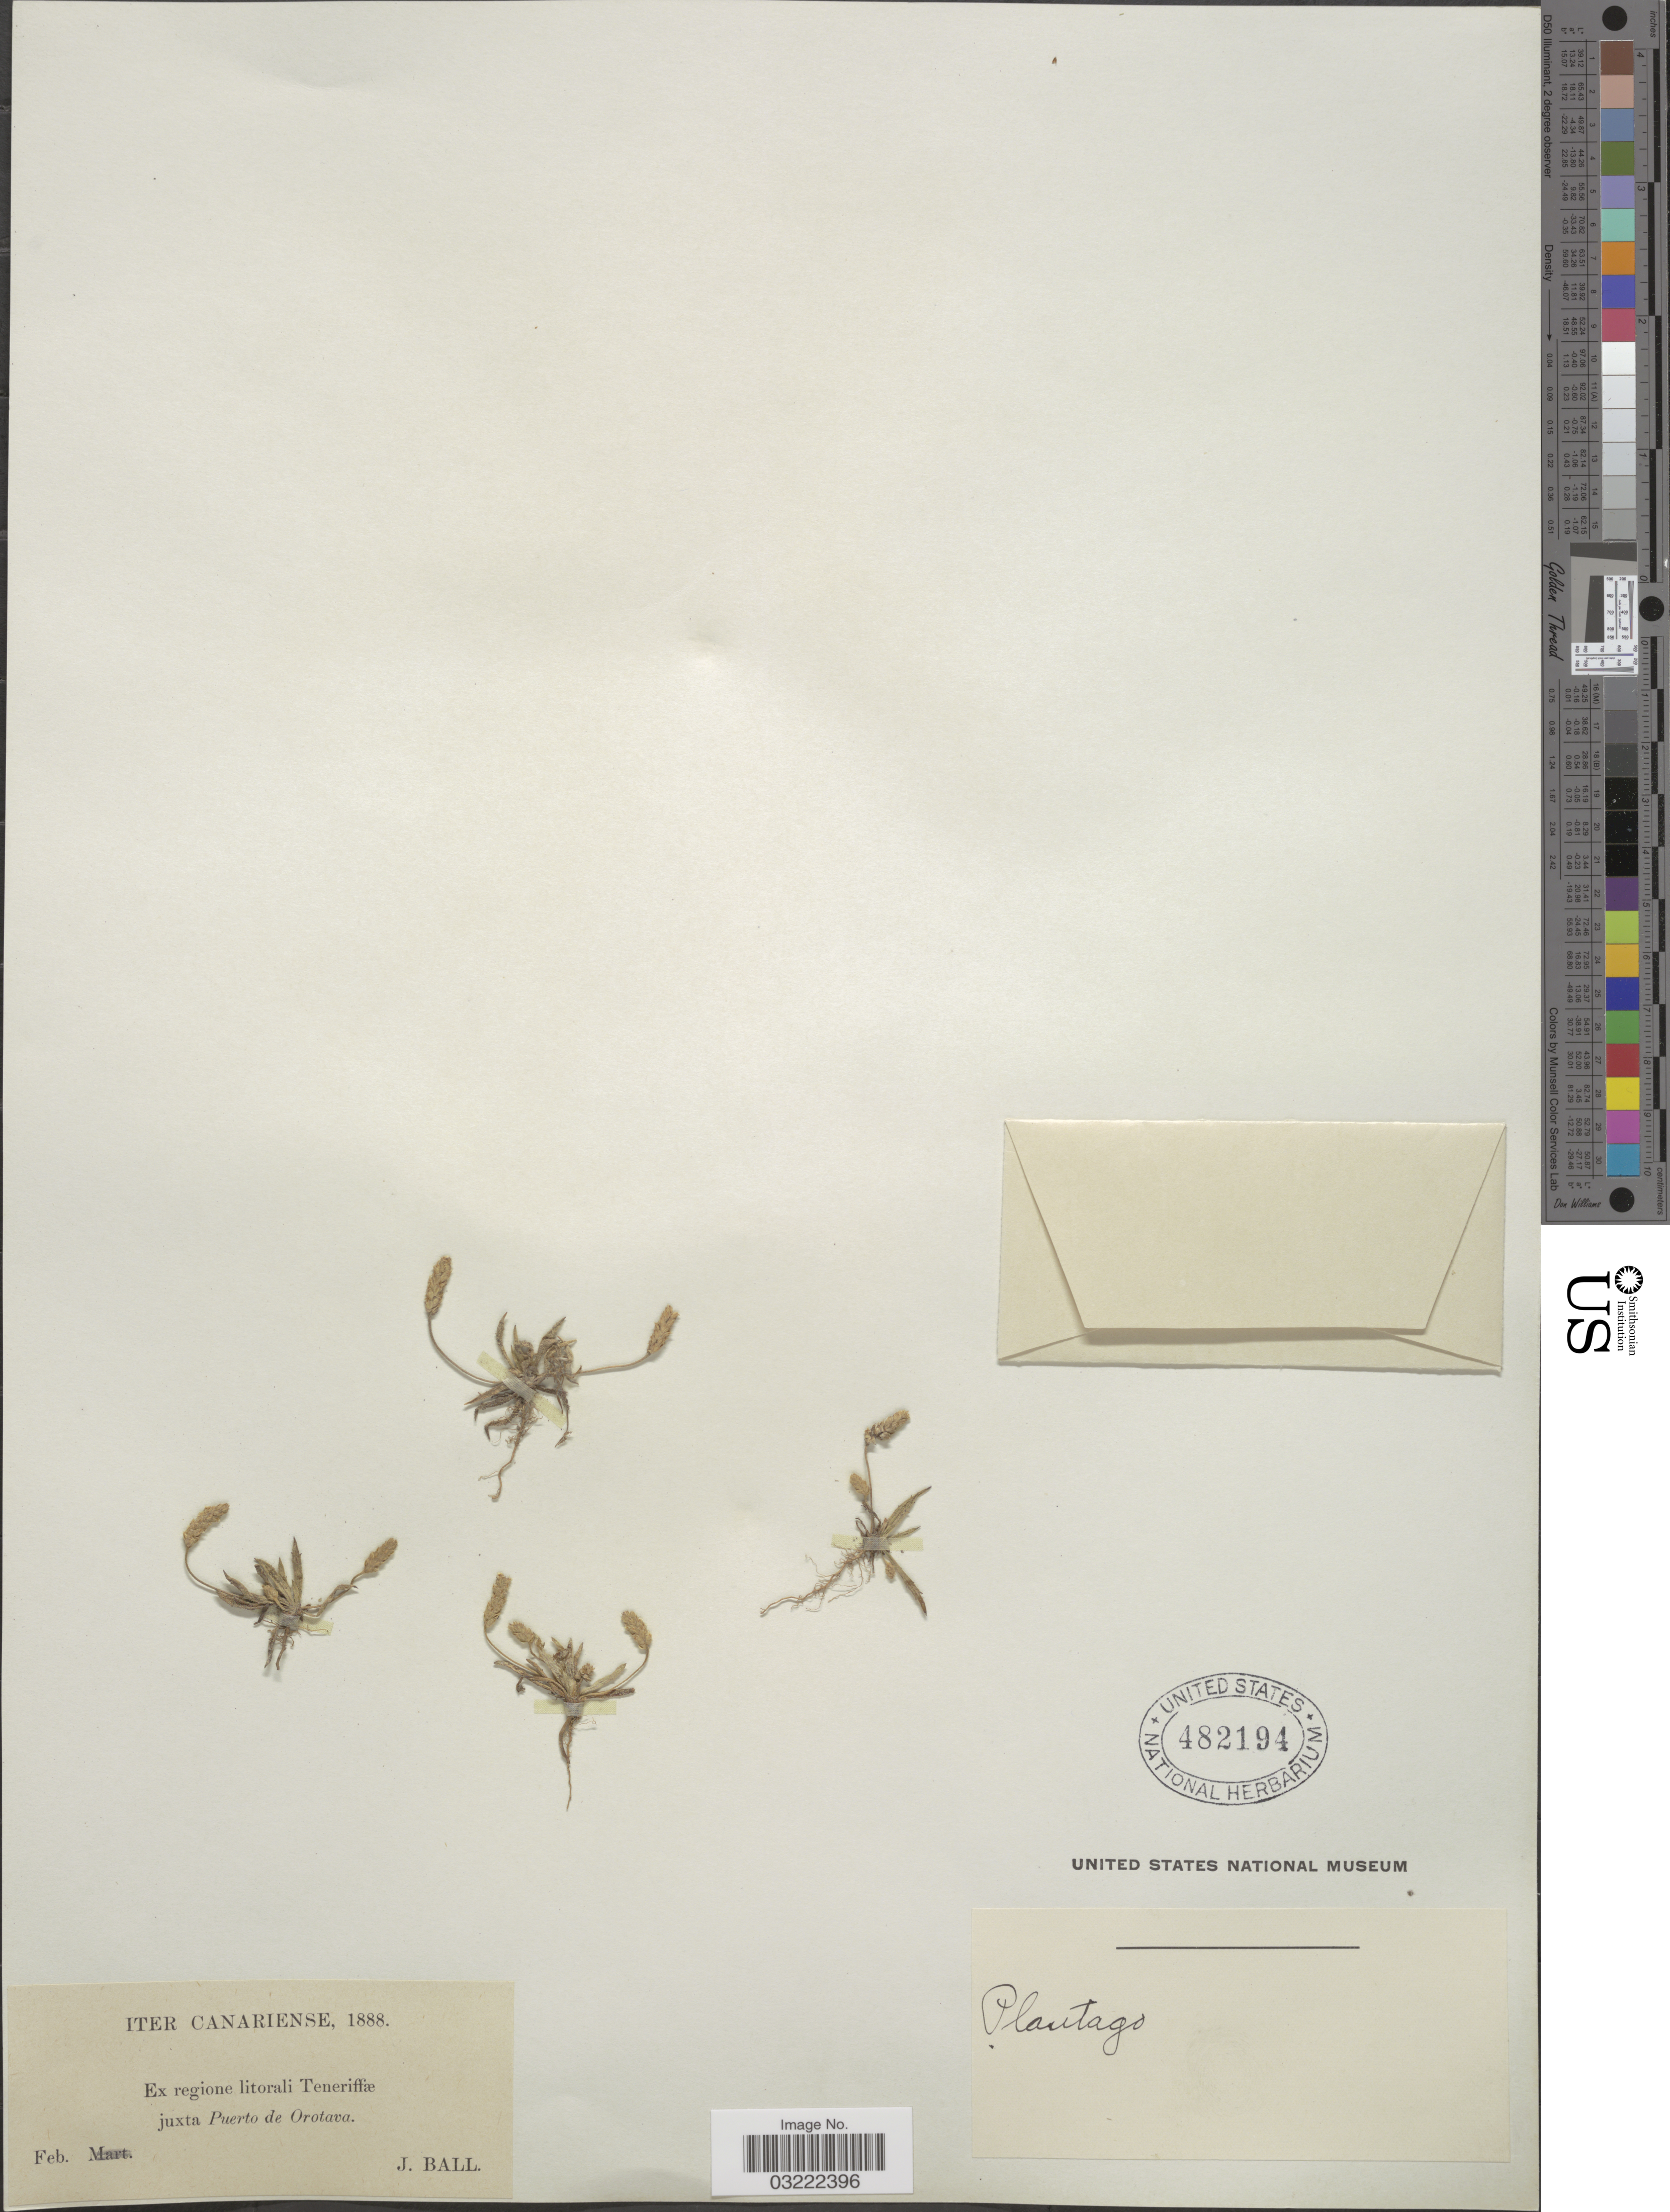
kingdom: Plantae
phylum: Tracheophyta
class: Magnoliopsida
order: Lamiales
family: Plantaginaceae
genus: Plantago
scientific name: Plantago coronopus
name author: L.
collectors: J. Ball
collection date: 1888-02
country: Spain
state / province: Canarias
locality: Iter Canariense, Ex regione litorali Teneriffæ juxta Puerto de Orotava.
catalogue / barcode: US 482194